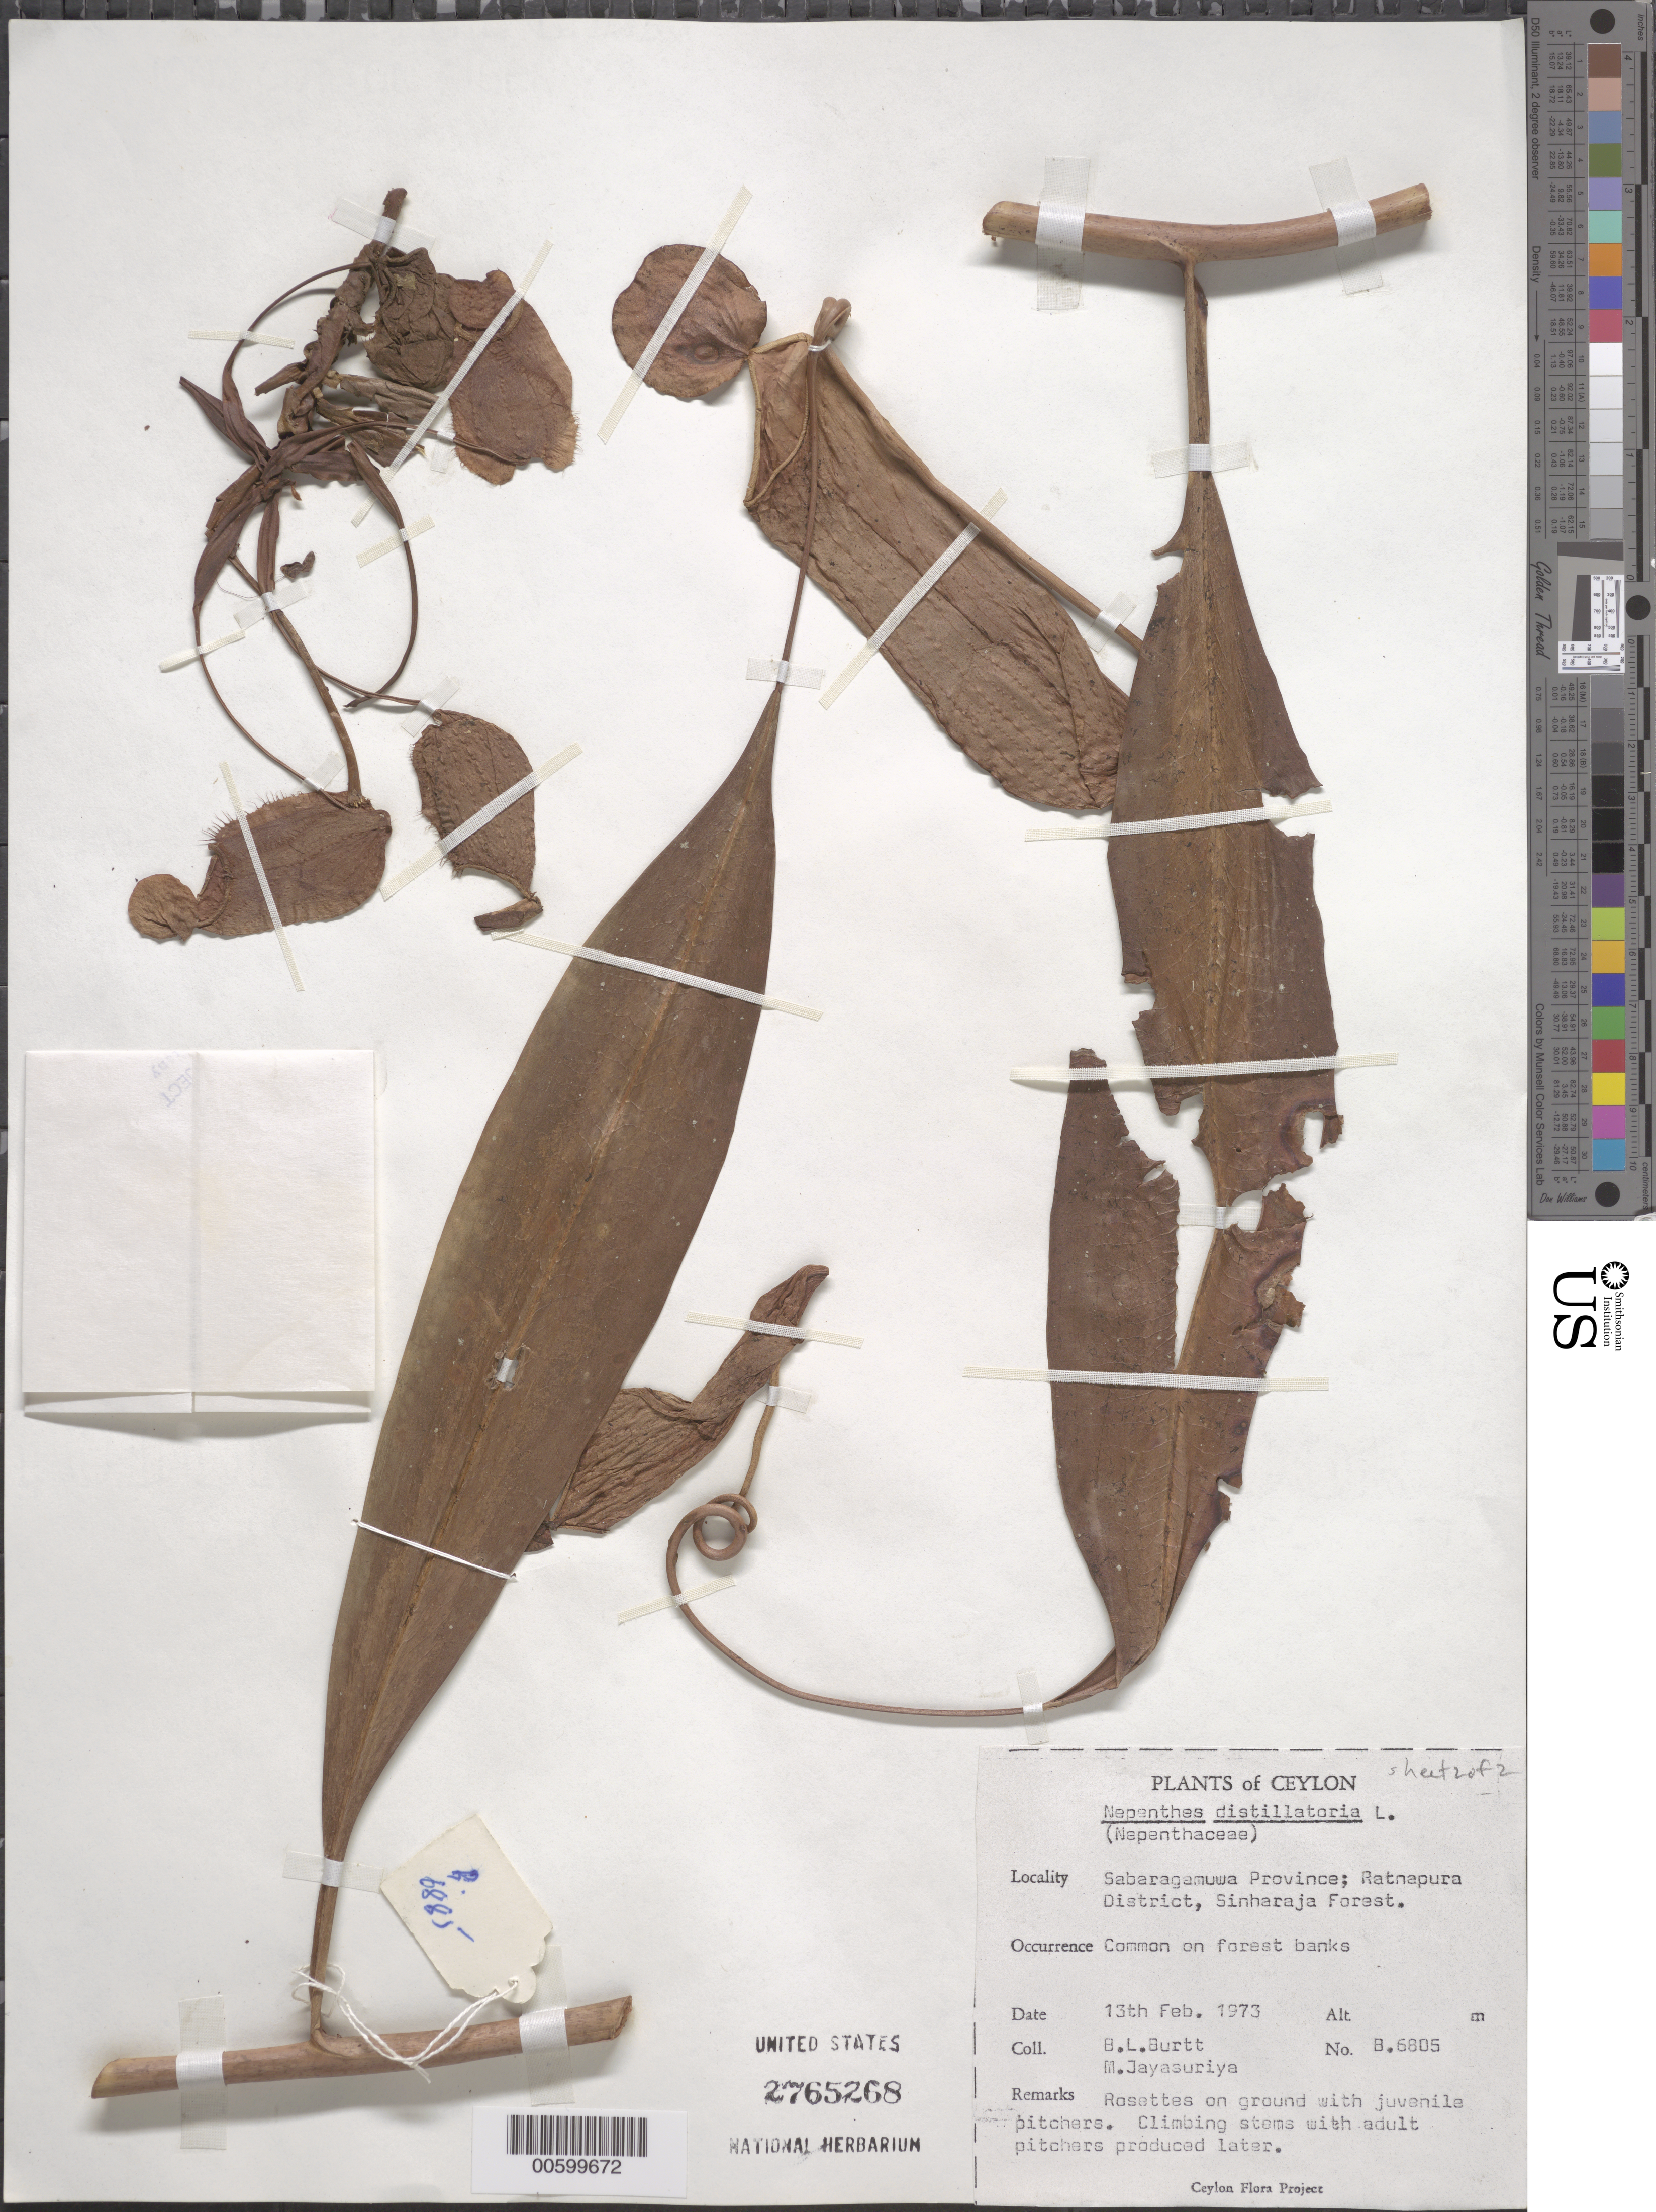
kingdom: Plantae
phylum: Tracheophyta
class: Magnoliopsida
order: Caryophyllales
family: Nepenthaceae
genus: Nepenthes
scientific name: Nepenthes distillatoria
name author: L.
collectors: B. L. Burtt & A. H. Jayasuriya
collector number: B6805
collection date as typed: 13 Feb 1973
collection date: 1973-02-13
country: Sri Lanka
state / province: Sabaragamuwa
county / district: Ratnapura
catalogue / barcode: US 2765268